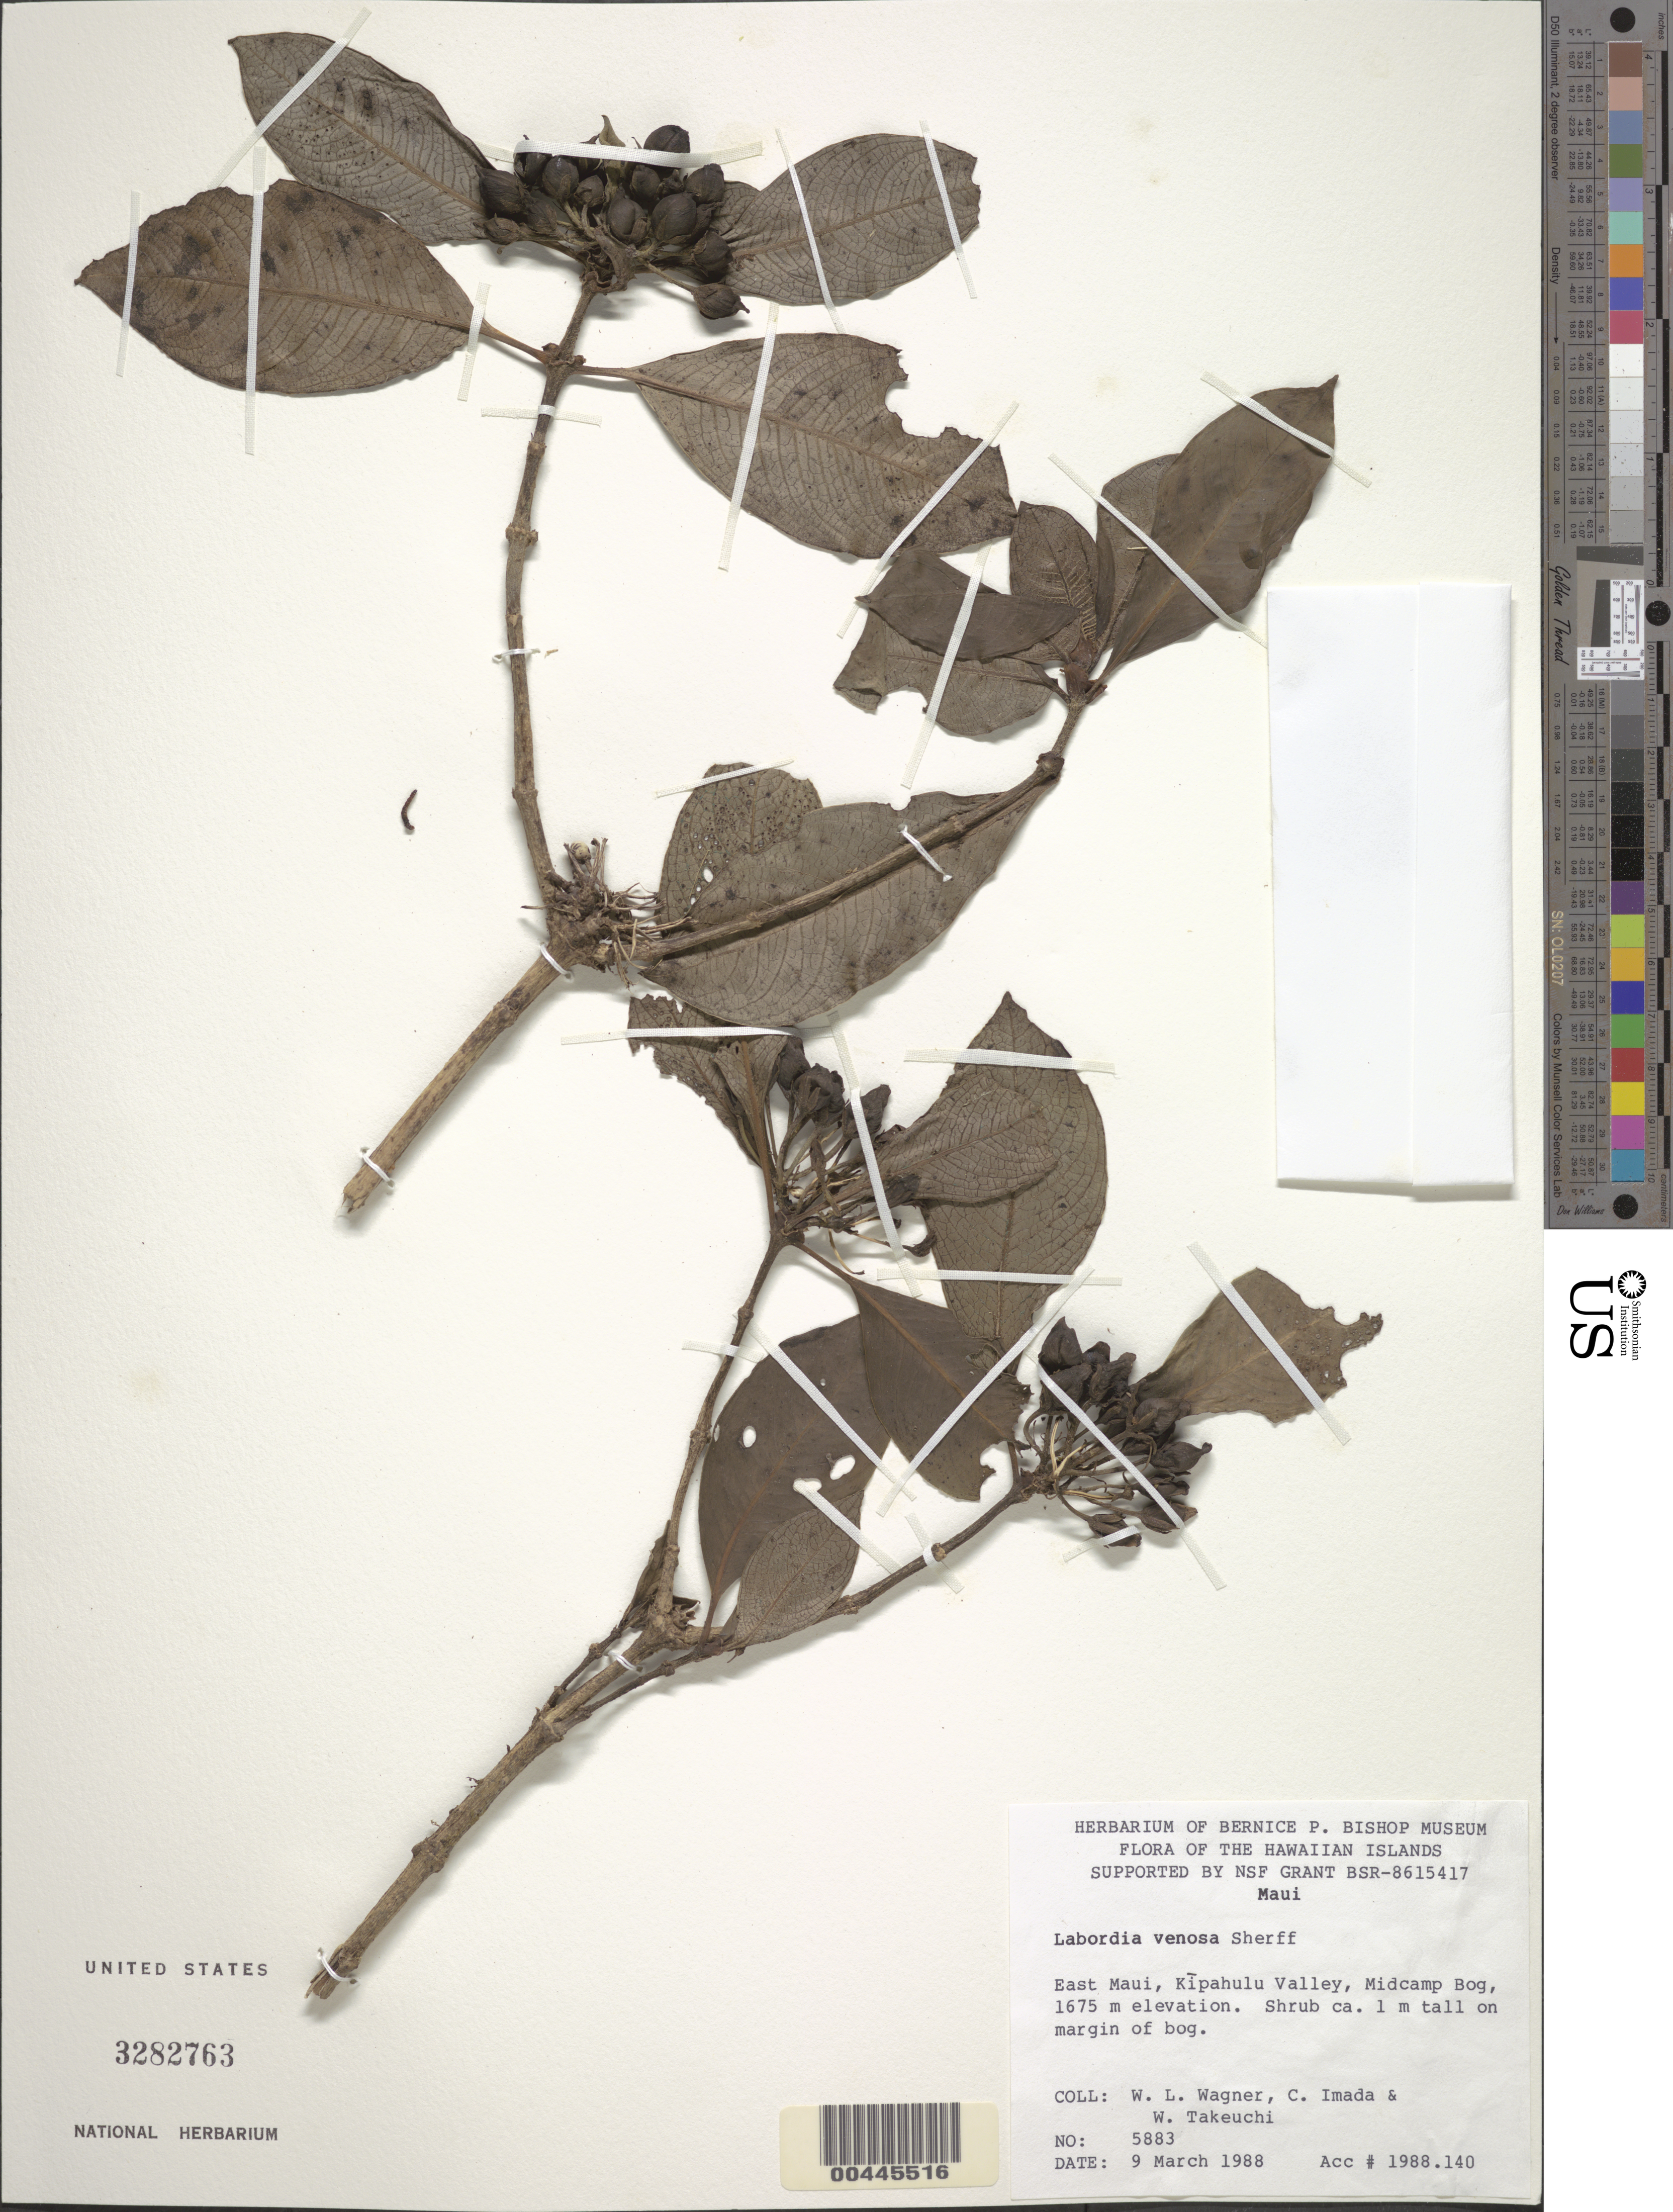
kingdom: Plantae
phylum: Tracheophyta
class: Magnoliopsida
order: Gentianales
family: Loganiaceae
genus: Geniostoma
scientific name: Geniostoma venosum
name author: (Sherff) Byng & Christenh.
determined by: Wagner, W. L., (BOT), Smithsonian Institution - National Museum of Natural History (UNITED STATES)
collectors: W. L. Wagner, C. Imada & W. N. Takeuchi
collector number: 5883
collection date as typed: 9 Mar 1988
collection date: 1988-03-09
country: United States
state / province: Hawaii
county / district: Maui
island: Maui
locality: E Maui, Kipahulu Valley, Midcamp Bog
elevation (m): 1675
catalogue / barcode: US 3282763